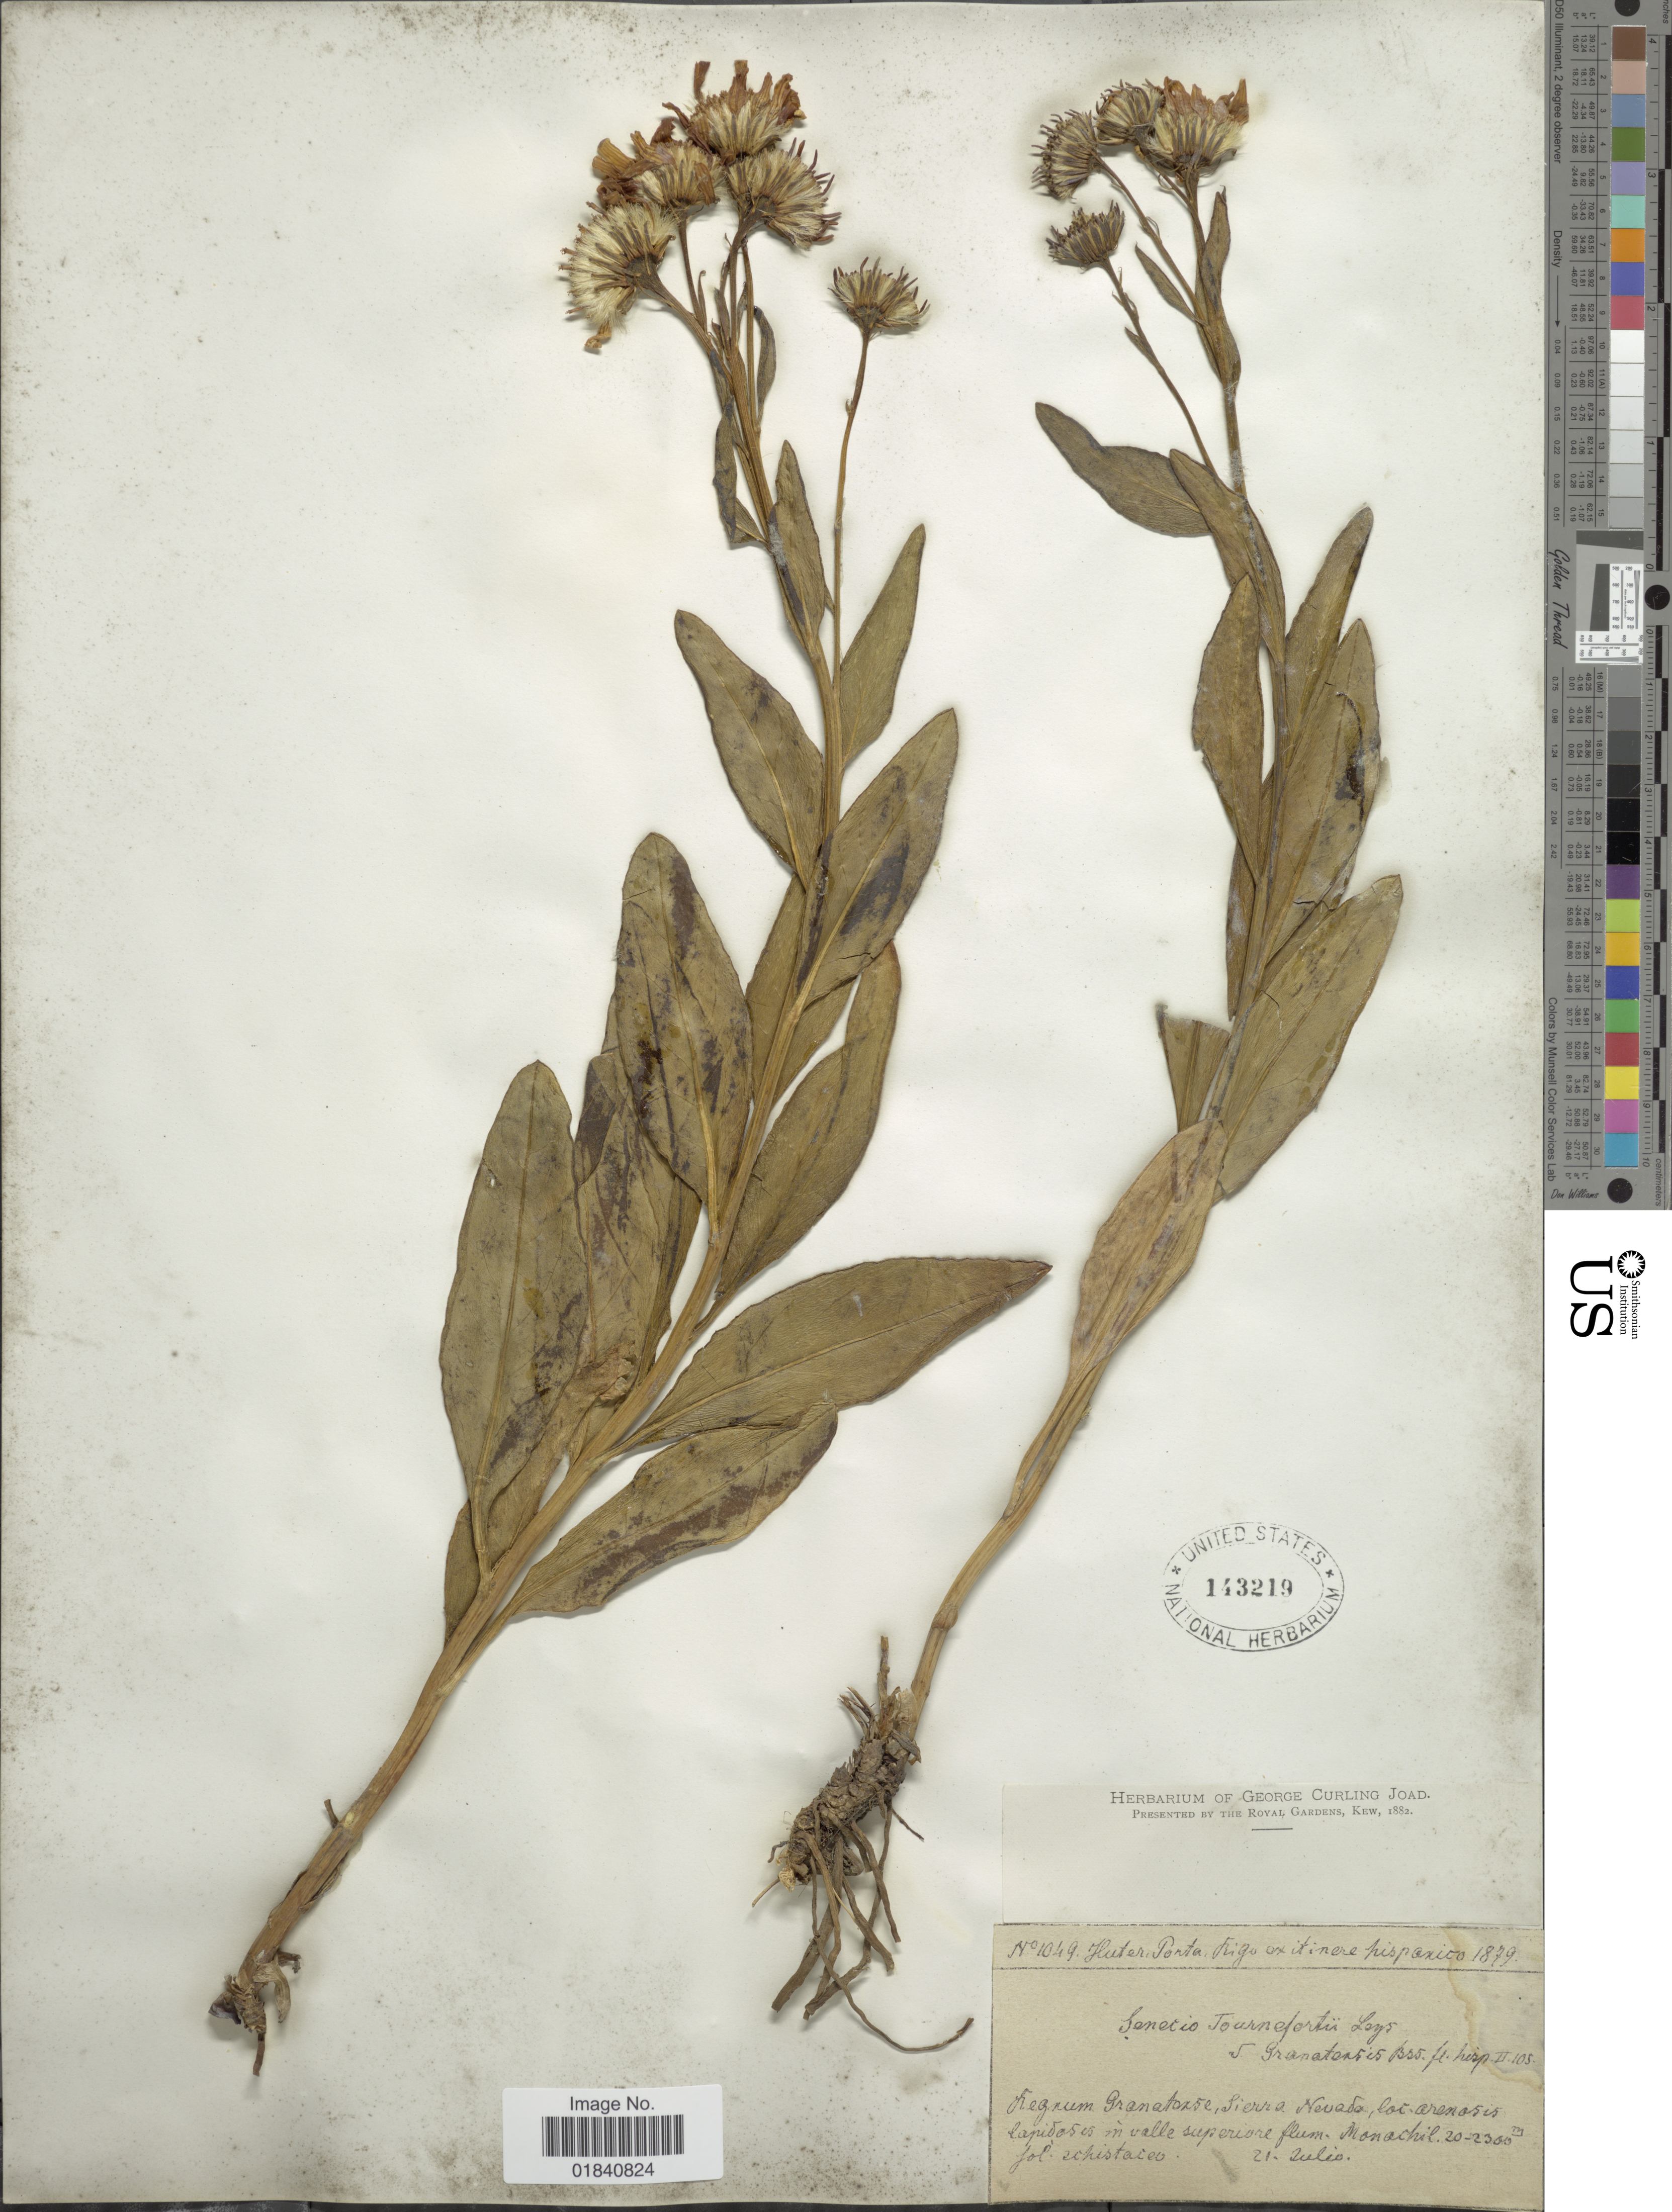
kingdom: Plantae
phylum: Tracheophyta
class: Magnoliopsida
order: Asterales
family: Asteraceae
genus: Senecio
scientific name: Senecio pyrenaicus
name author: L.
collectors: -. Huter, -- Porta & -- Rigo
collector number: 1049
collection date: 1879-07-21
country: Spain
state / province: Andalucia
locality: Regnum Granatense, Sierra Nevada, loc. arenosis lapidoses in valle superiore flum. Monachil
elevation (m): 2000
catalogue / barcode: US 143219